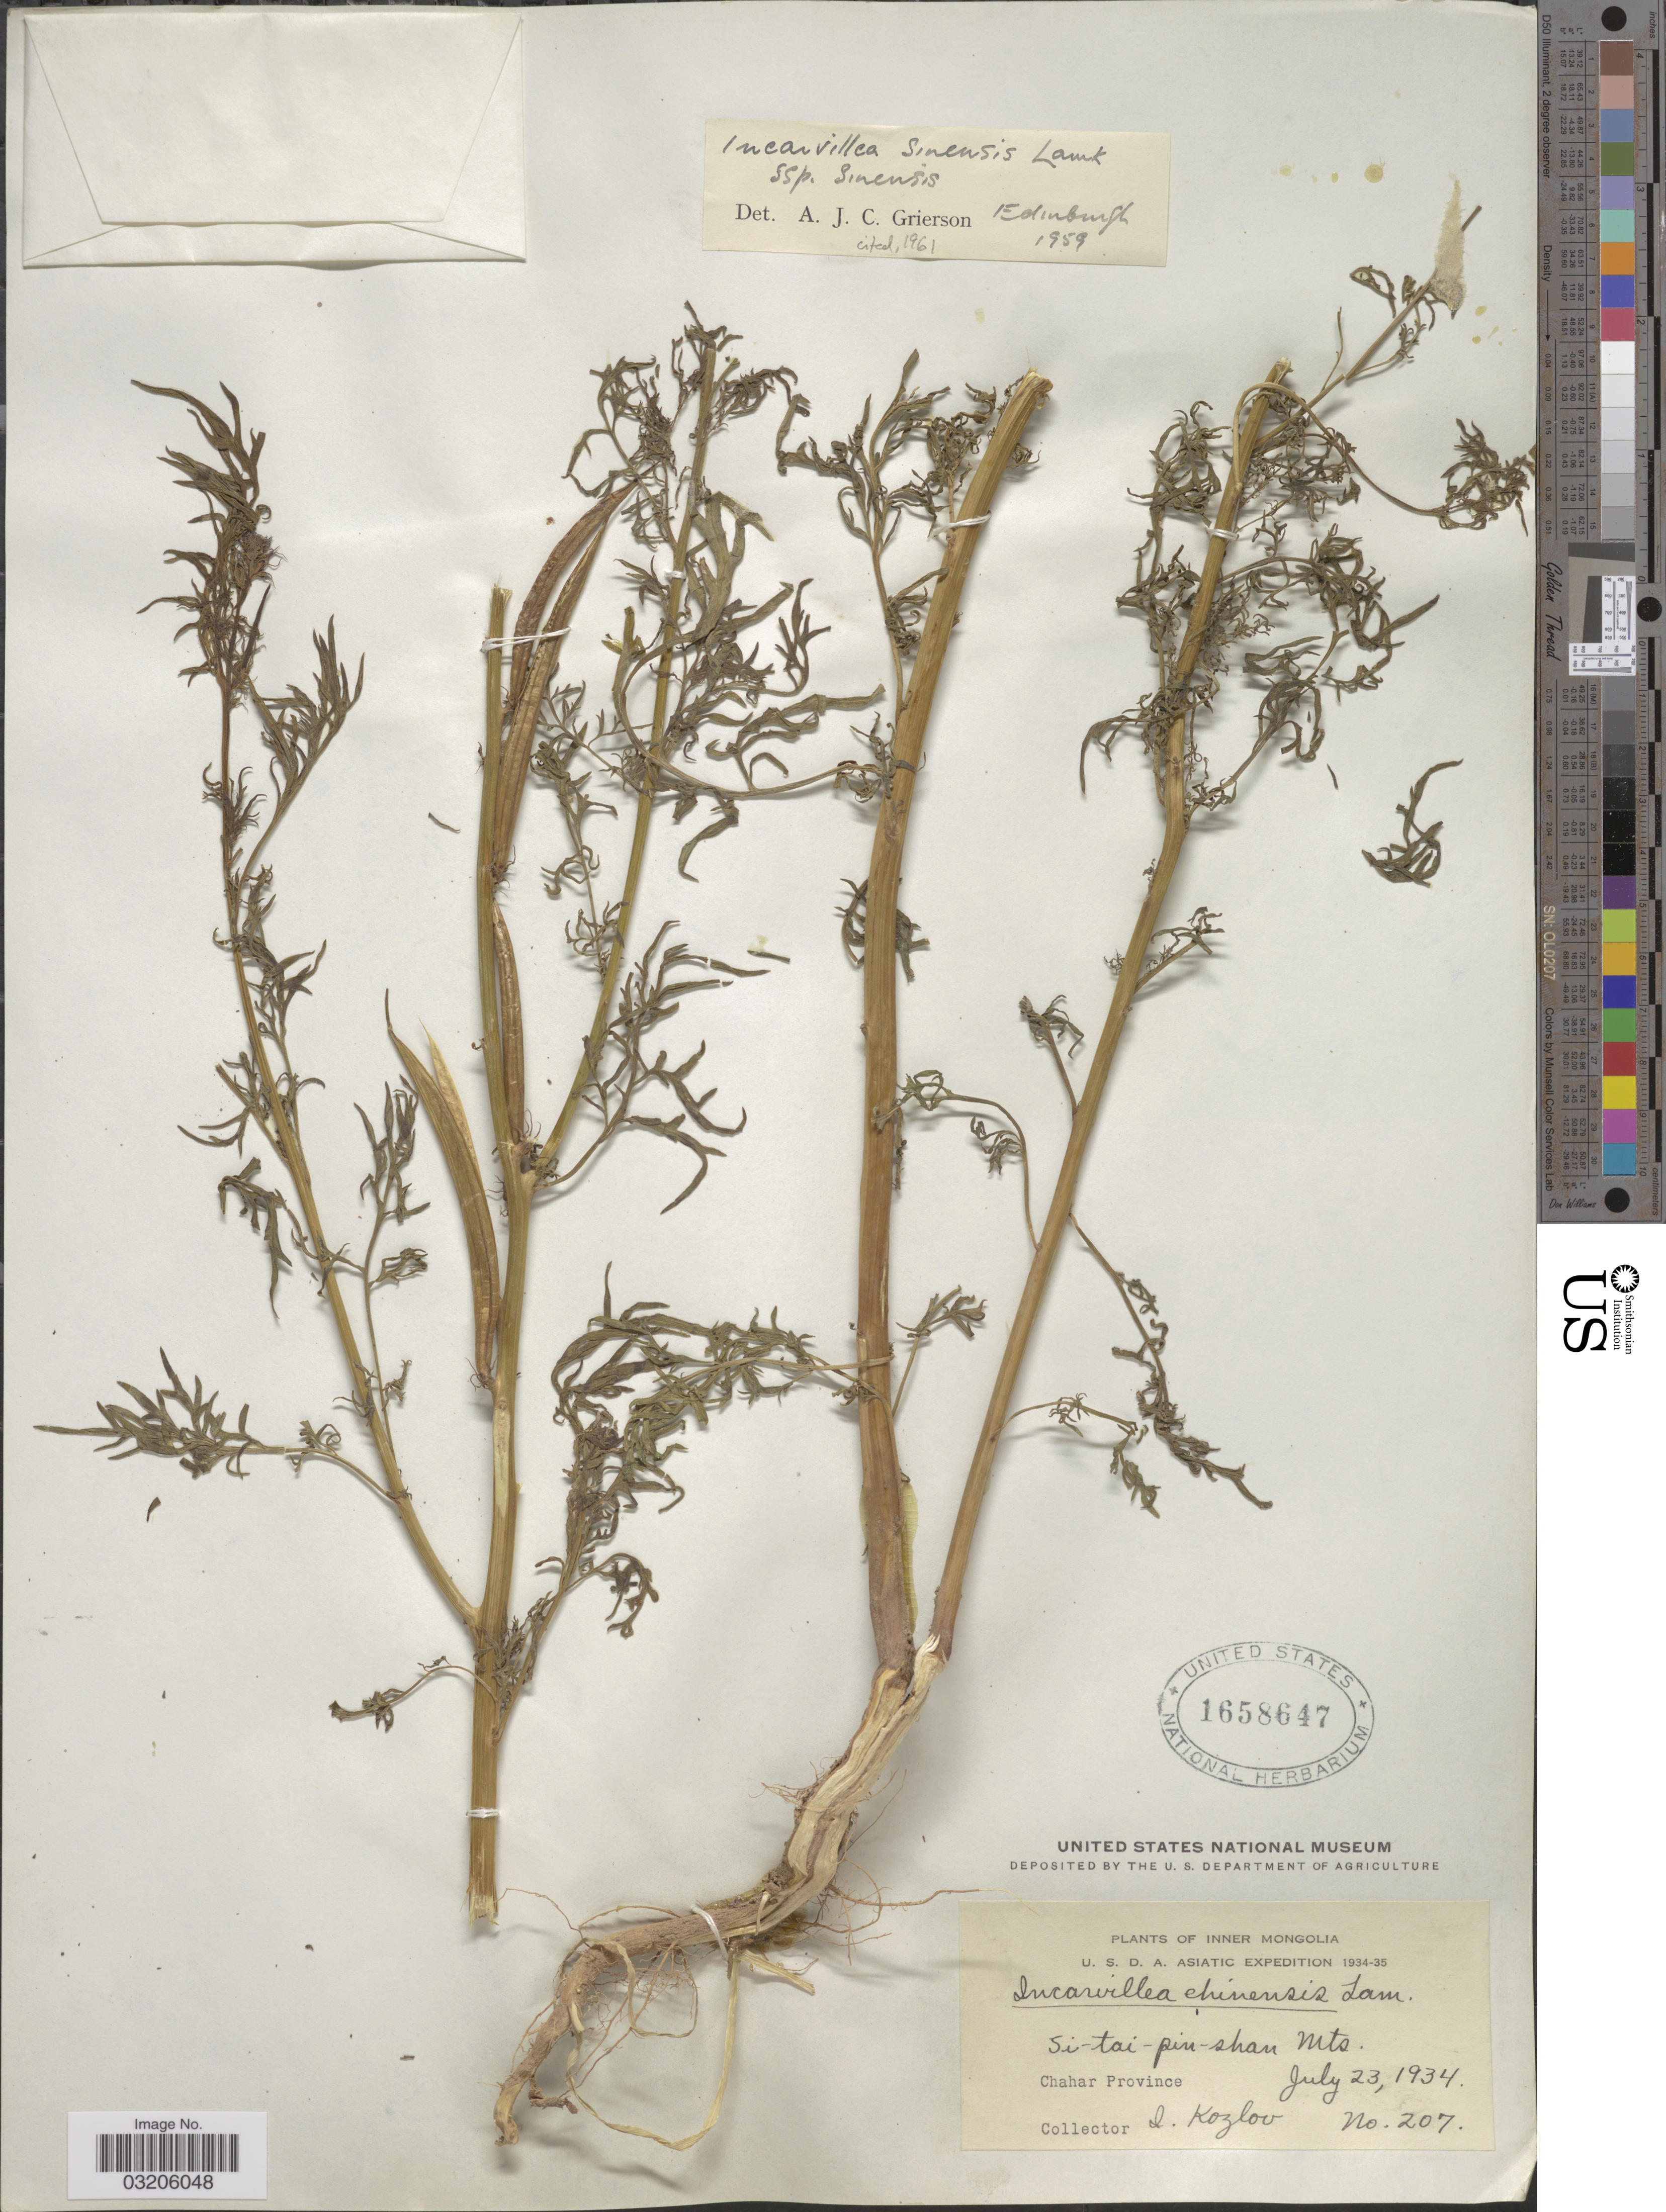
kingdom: Plantae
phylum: Tracheophyta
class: Magnoliopsida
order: Lamiales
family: Bignoniaceae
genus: Incarvillea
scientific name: Incarvillea sinensis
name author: Lam.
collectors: I. Kozlov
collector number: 207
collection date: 1934-07-23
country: China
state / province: Nei Monggol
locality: Inner Mongolia. Si-tai-pin-shan Mts. Chahar Province.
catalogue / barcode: US 1658647